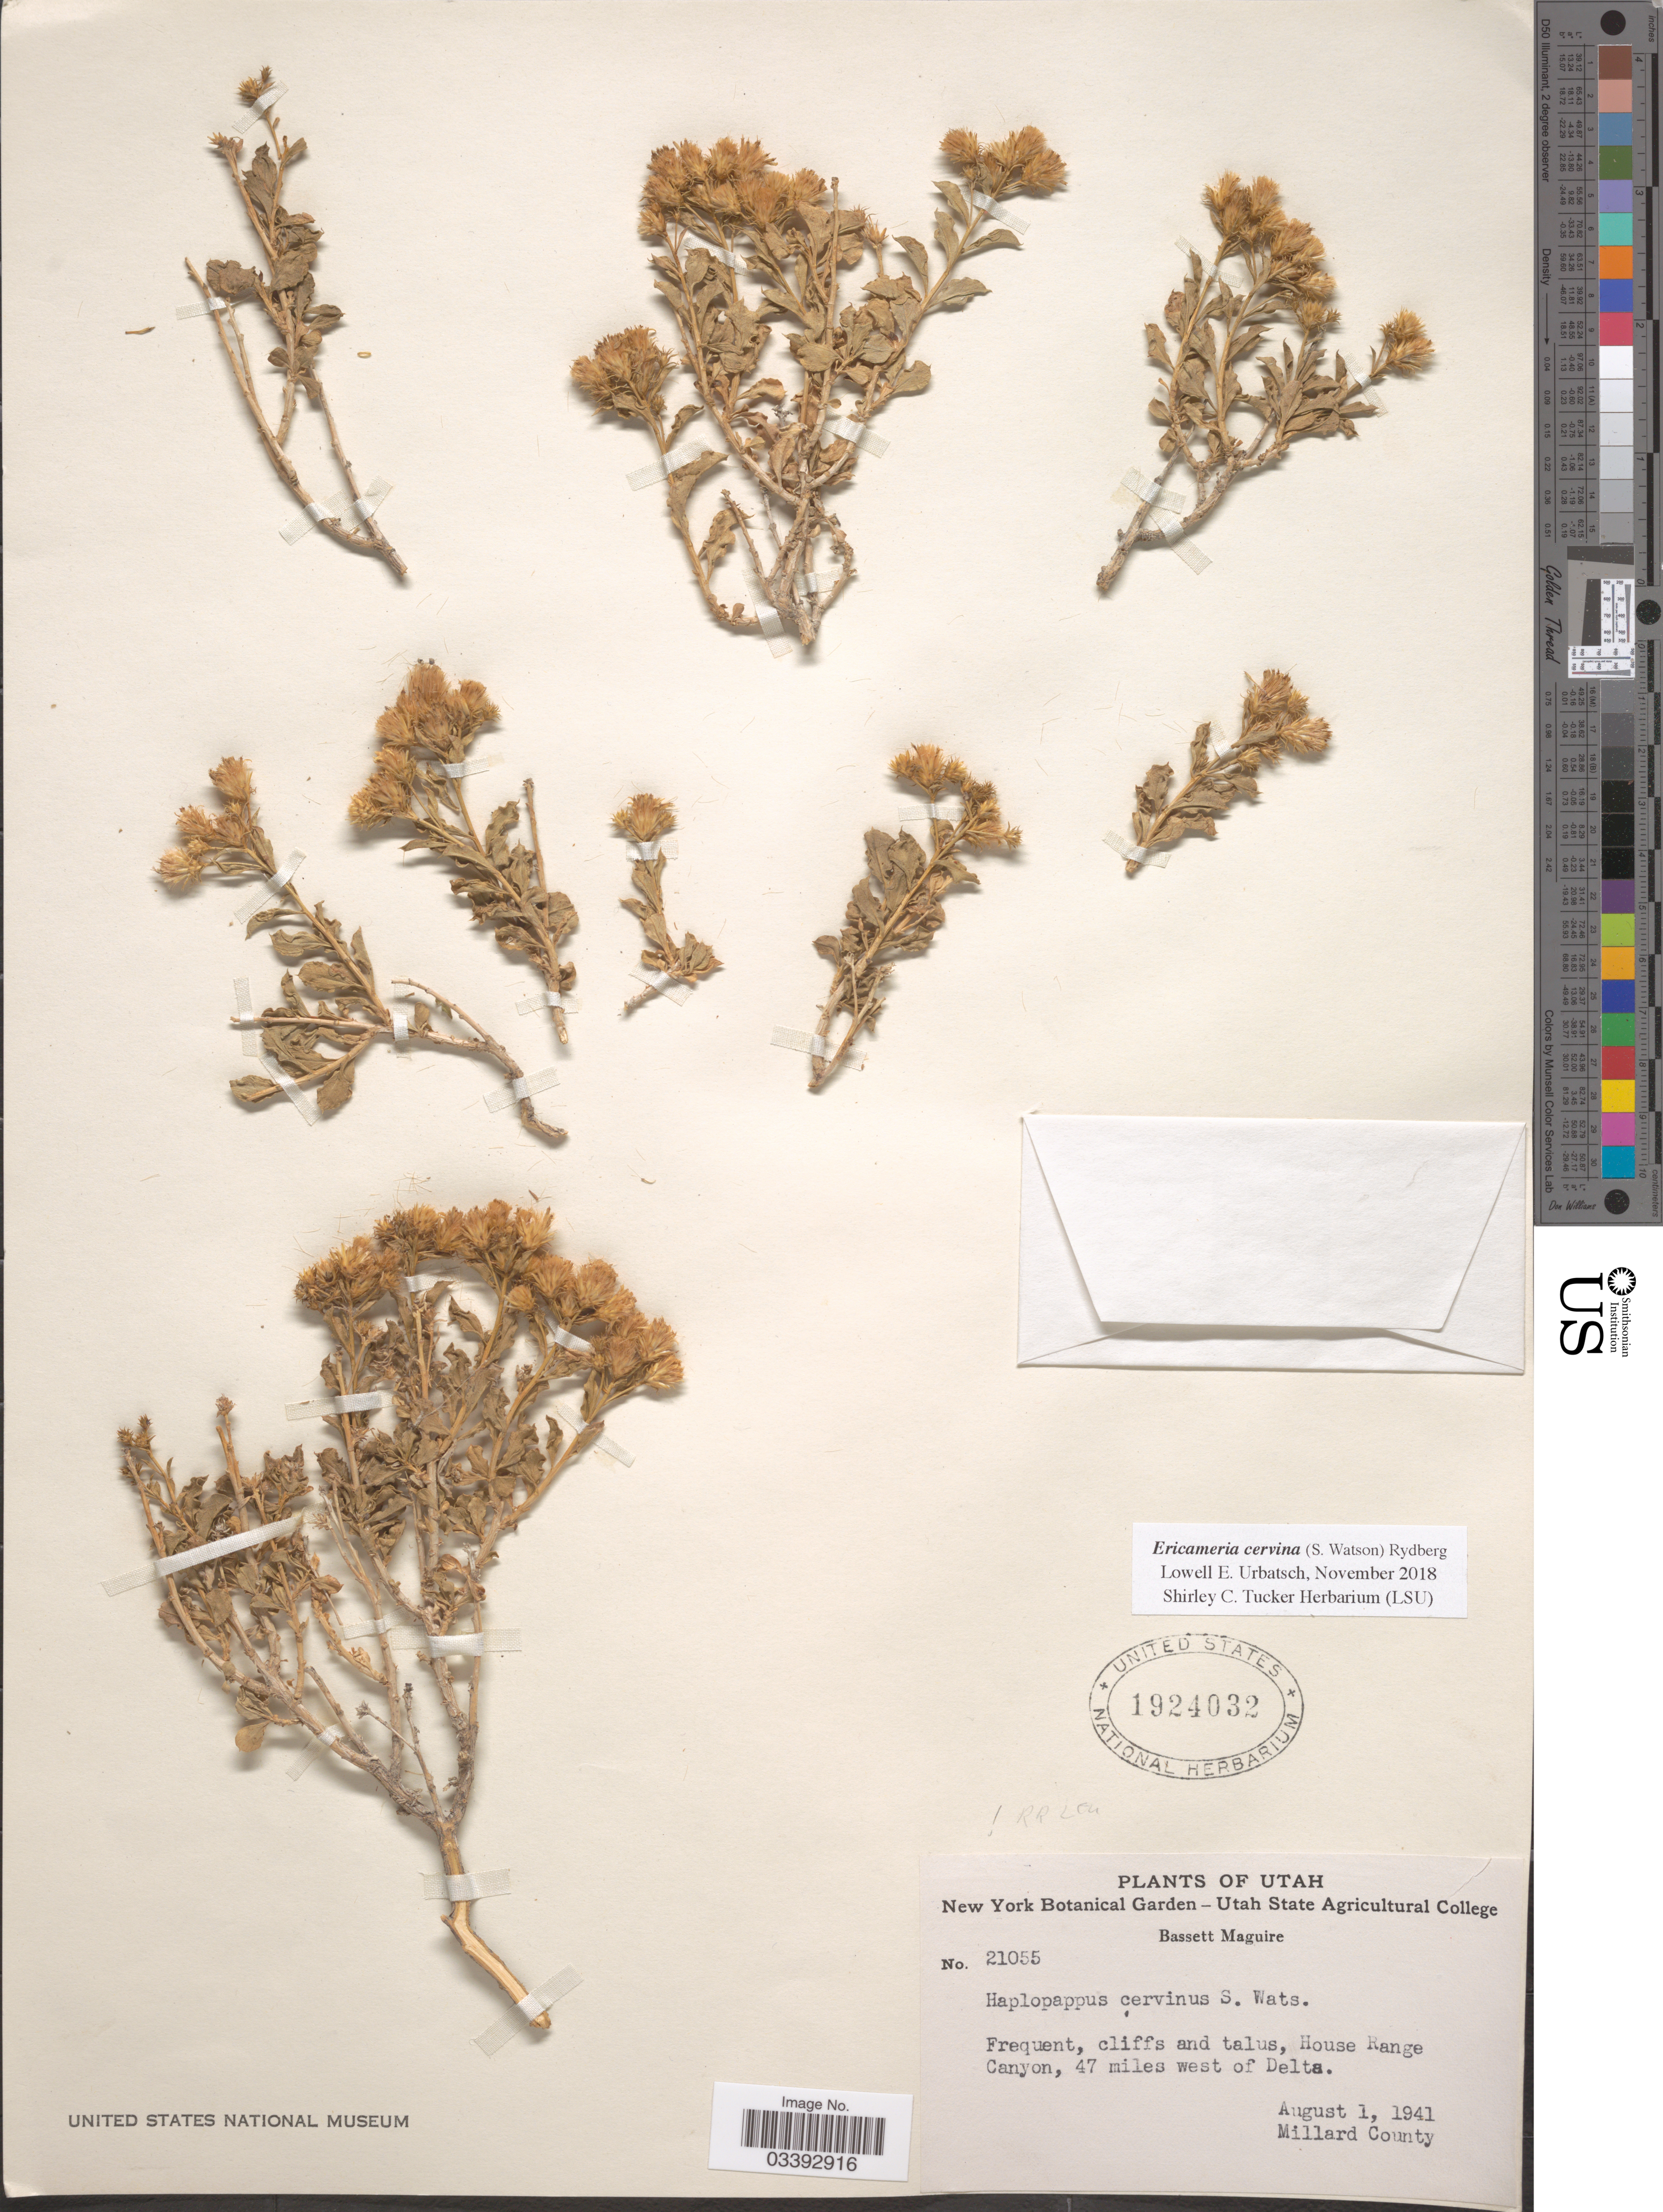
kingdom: Plantae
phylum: Tracheophyta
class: Magnoliopsida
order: Asterales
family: Asteraceae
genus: Ericameria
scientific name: Ericameria cervina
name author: (S. Watson) Rydb.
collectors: B. Maguire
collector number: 21055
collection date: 1941-08-01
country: United States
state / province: Utah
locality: Frequent, cliffs and talus, House Range Canyon, 47 miles west of Delta. Millard County.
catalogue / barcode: US 1924032